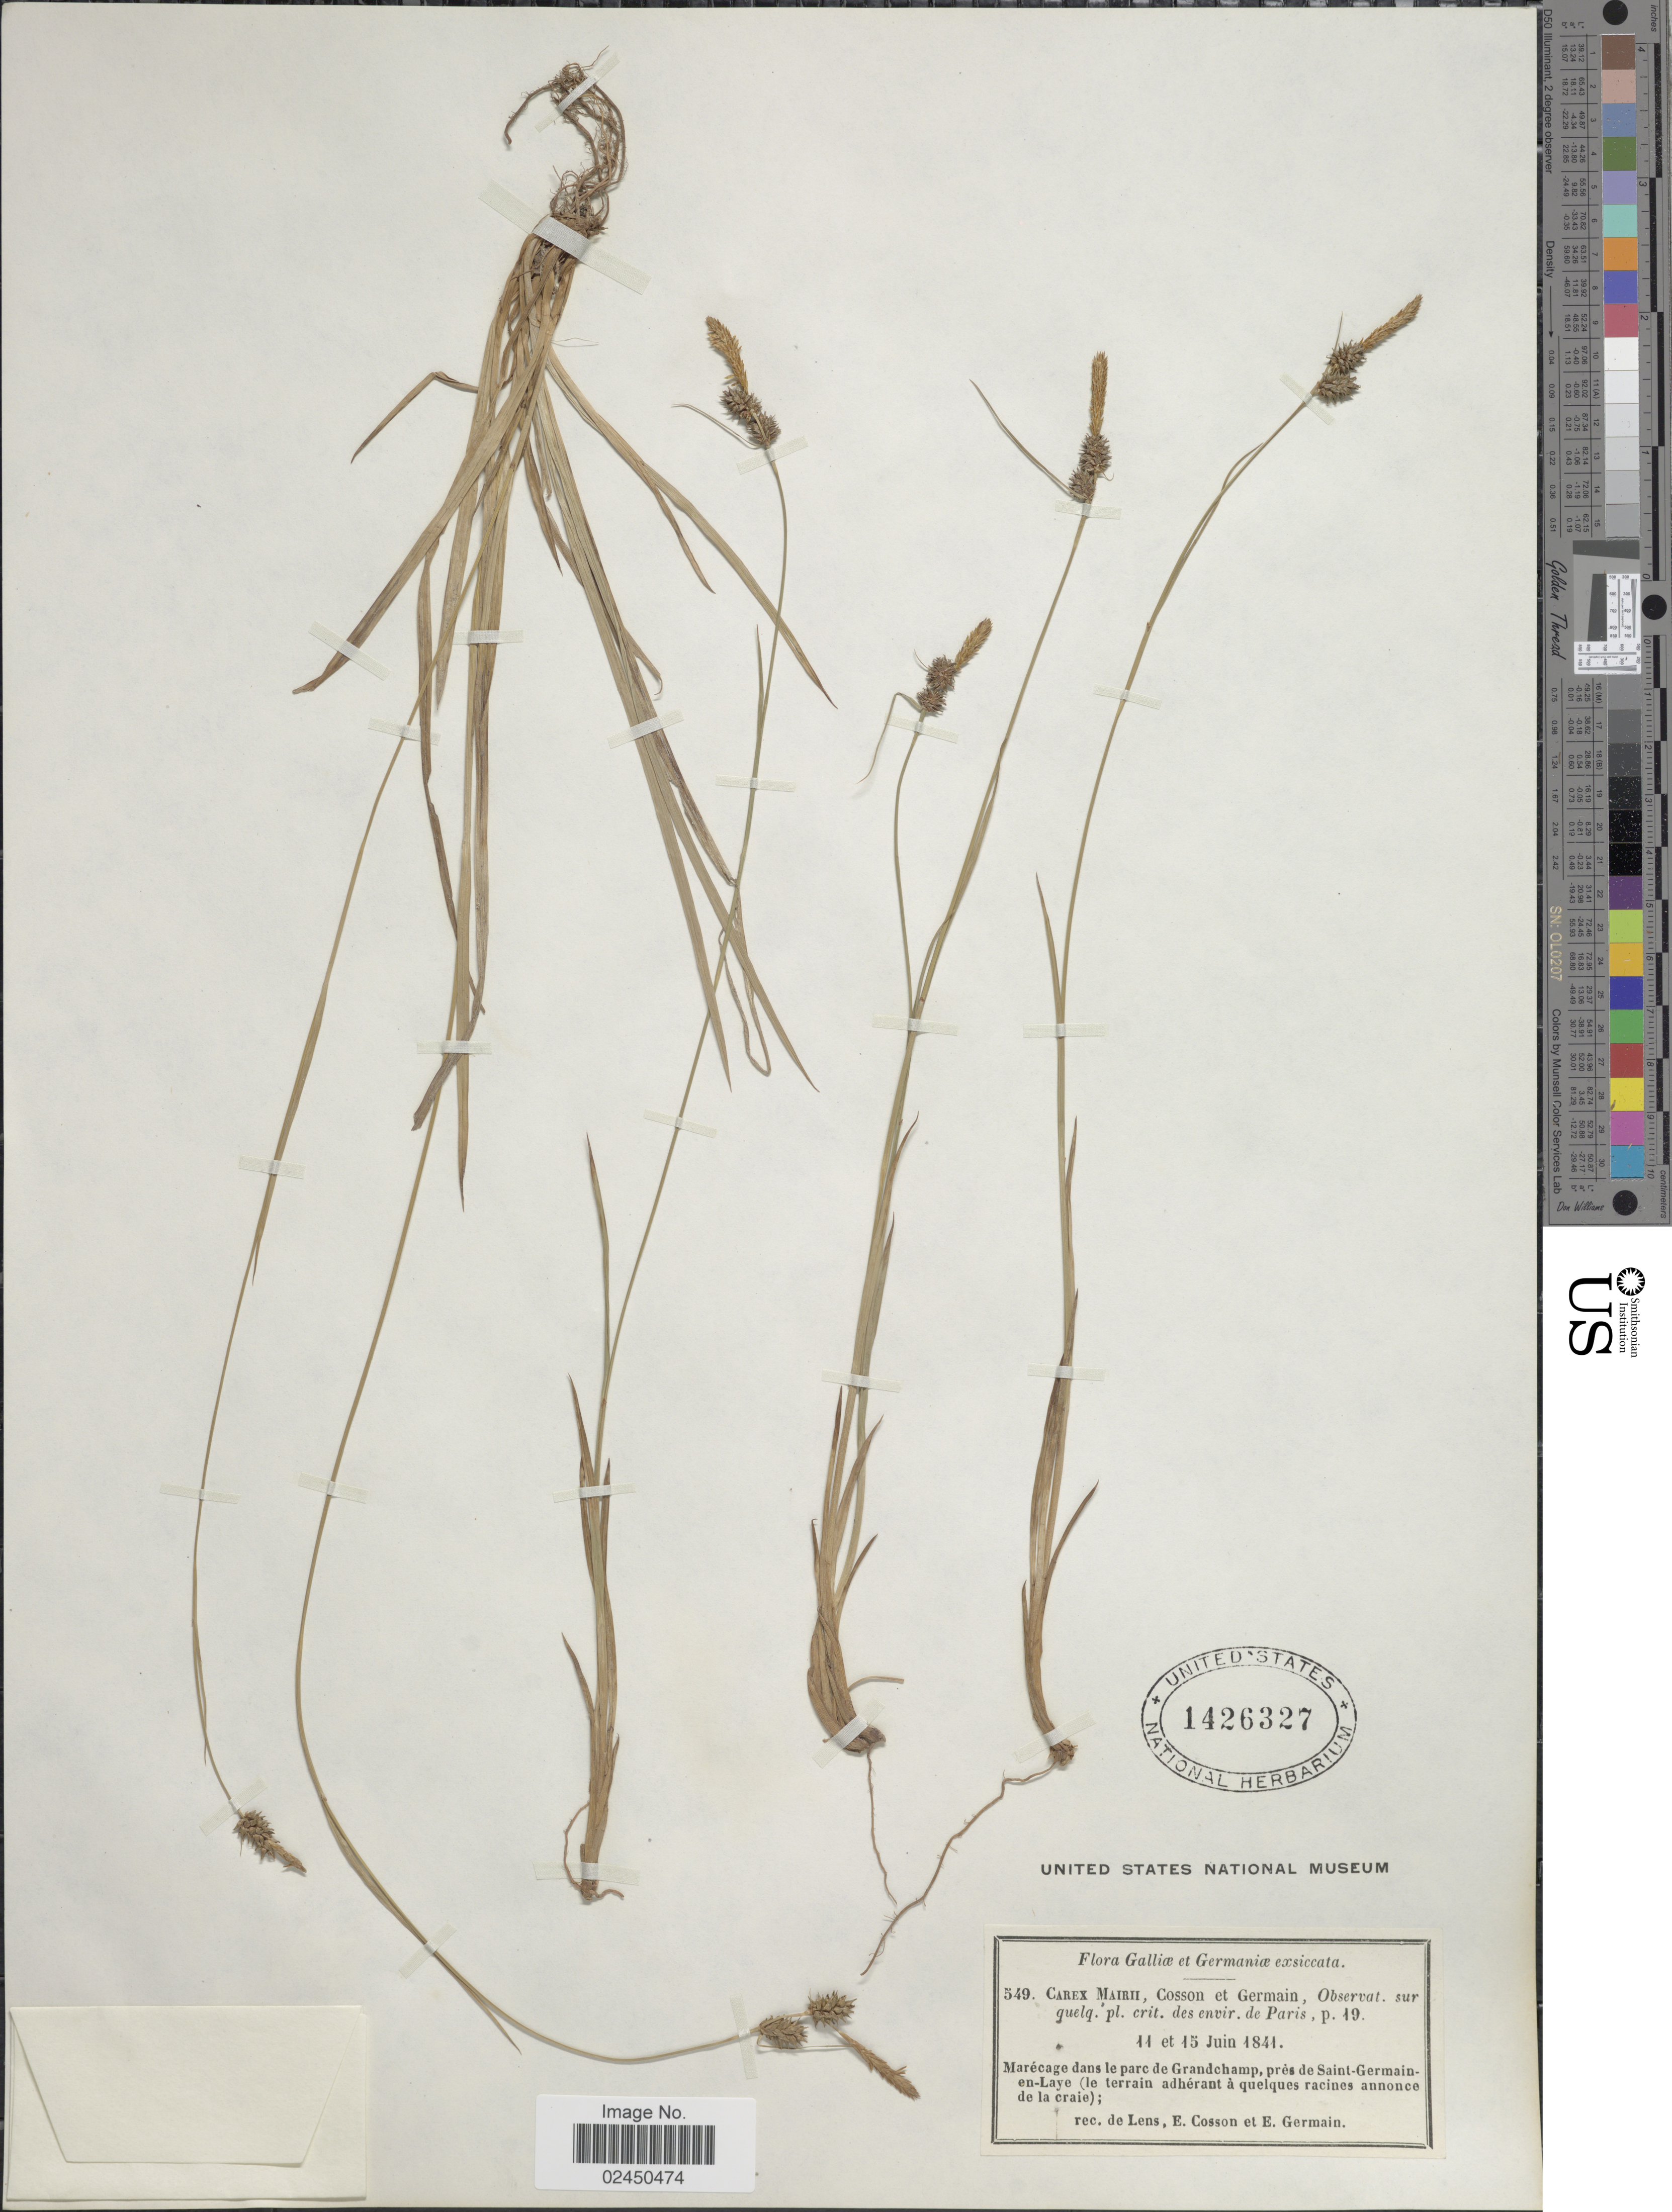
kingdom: Plantae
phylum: Tracheophyta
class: Liliopsida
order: Poales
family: Cyperaceae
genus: Carex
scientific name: Carex mairei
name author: Coss. & Germ.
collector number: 549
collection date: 1841-06-11/1841-06-15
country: France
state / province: Île-de-France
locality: Galliae et Germaniae. Marecage dans le parc de Grandchamp, pres de Saint-Germain-en-Laye (le terrain adherant a quelques racines annonce de la craie);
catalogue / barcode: US 1426327